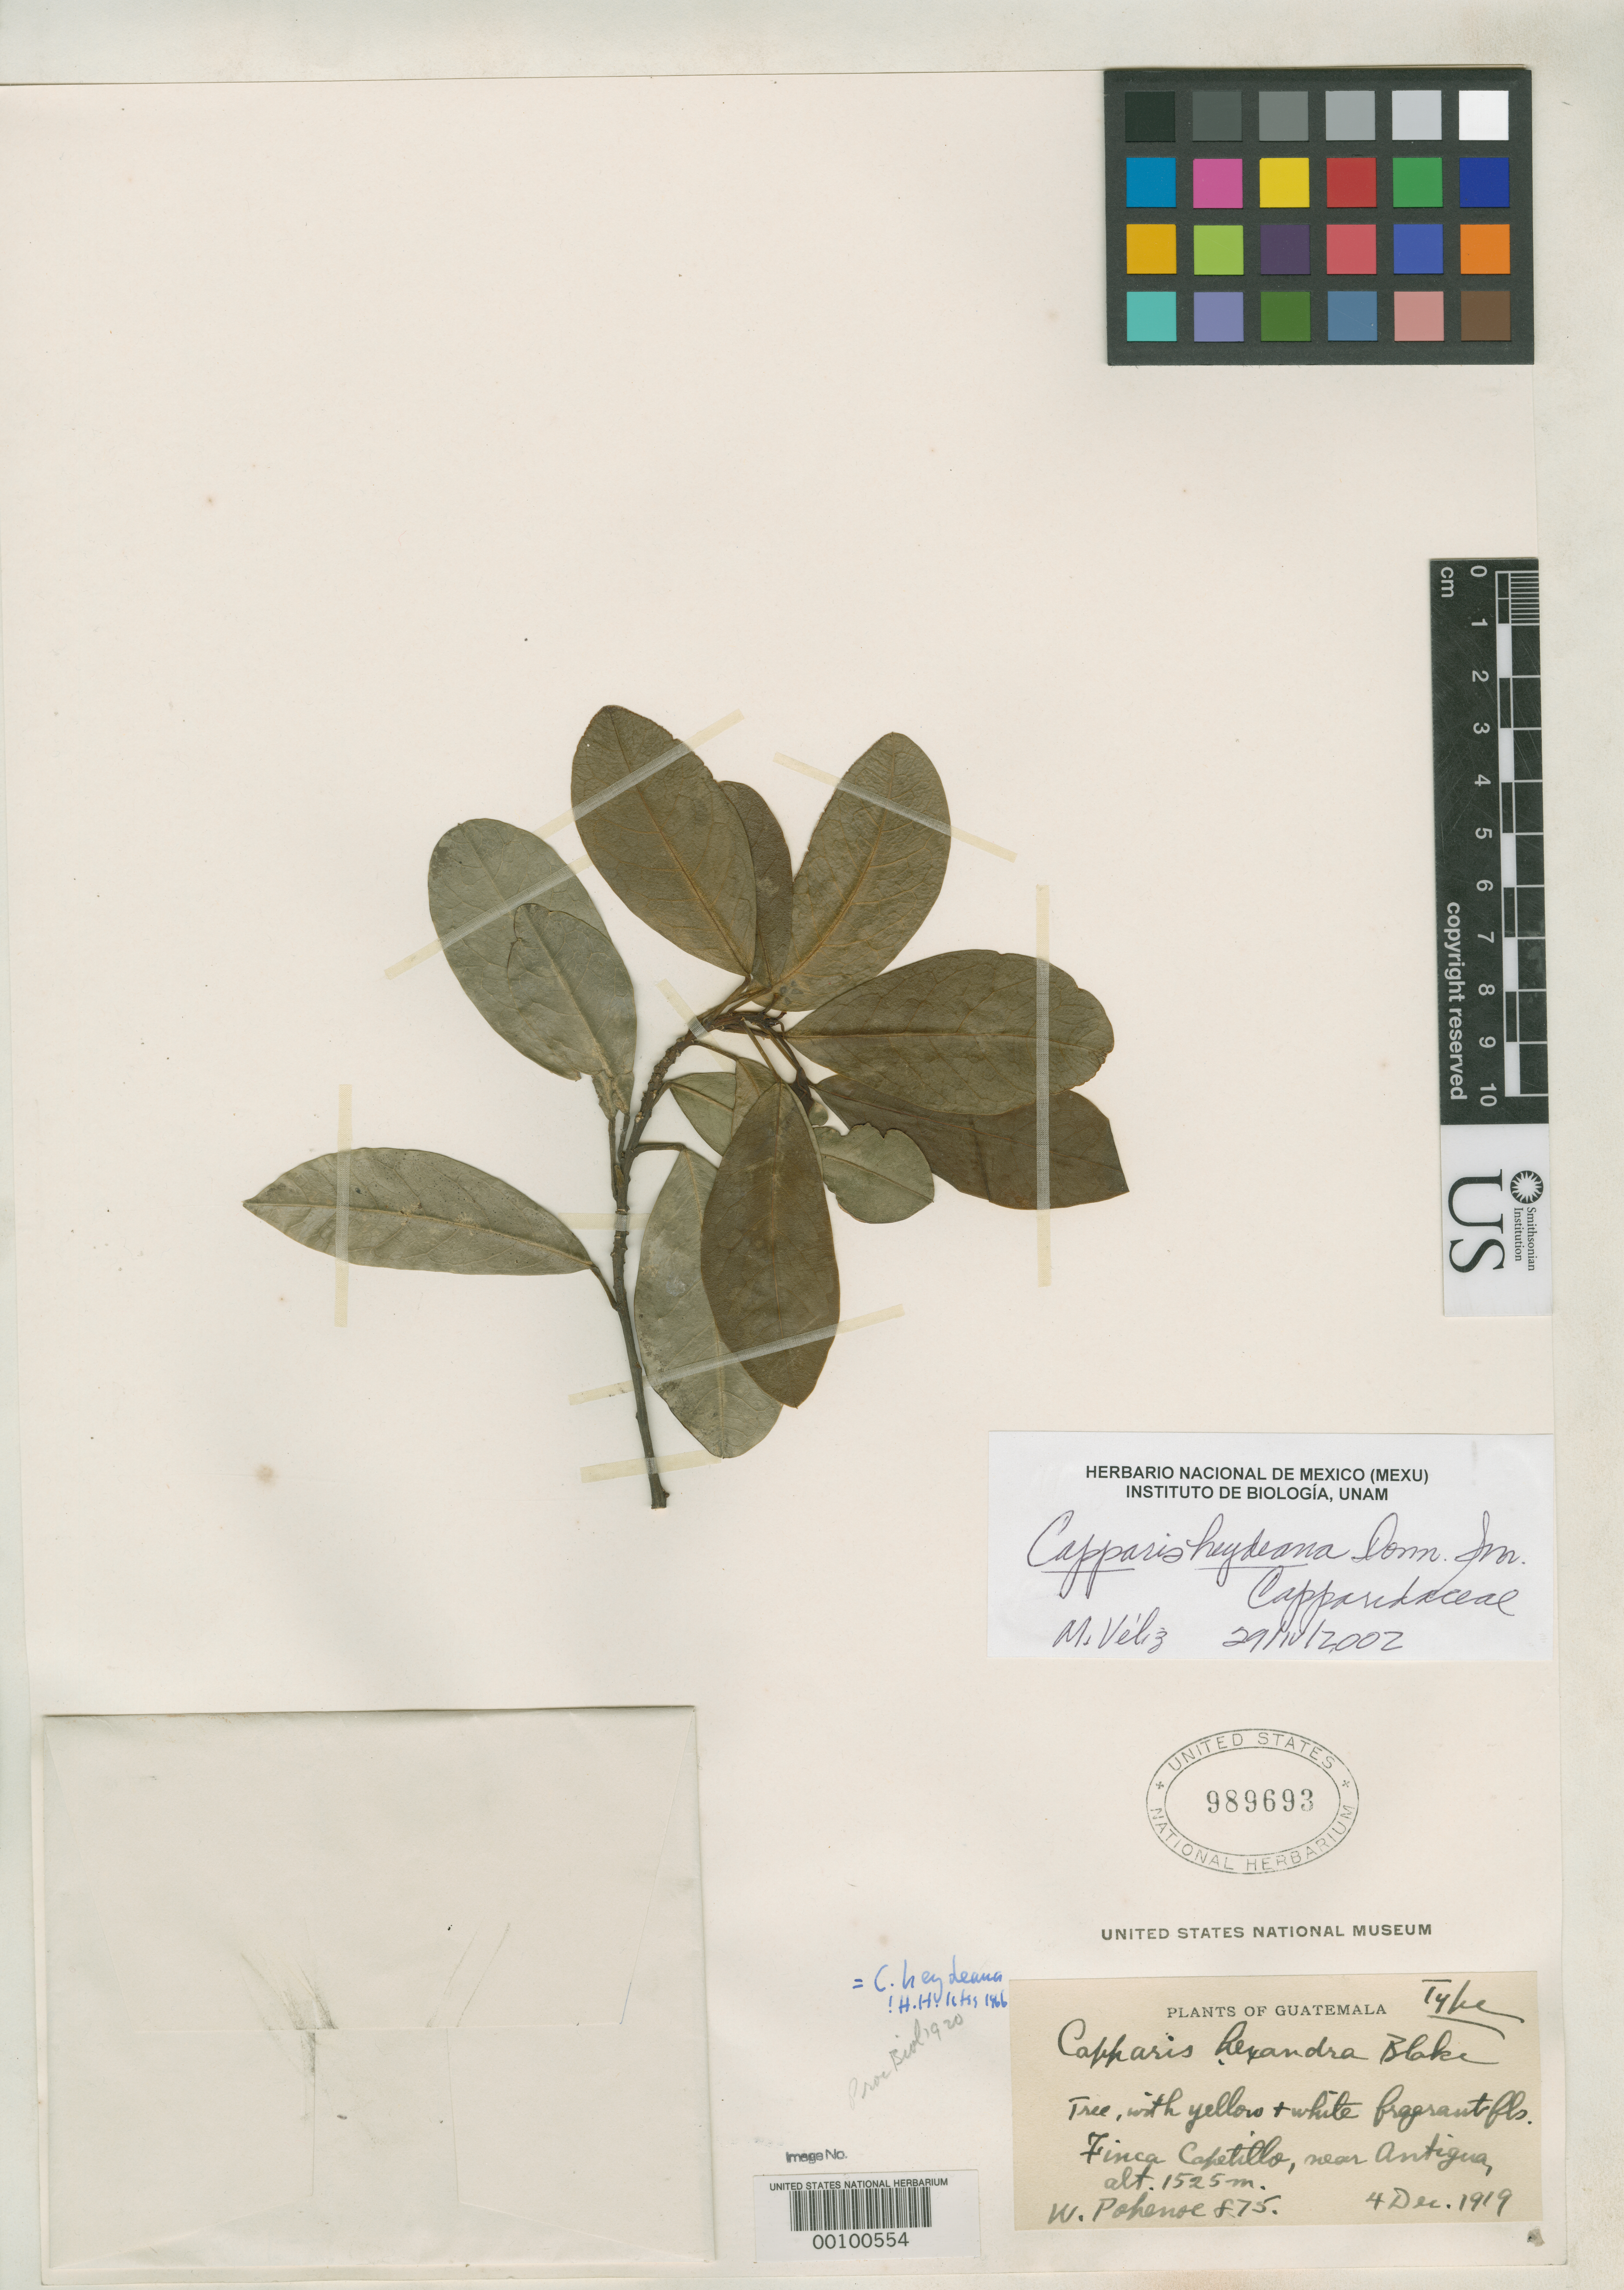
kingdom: Plantae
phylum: Tracheophyta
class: Magnoliopsida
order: Brassicales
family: Capparaceae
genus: Capparis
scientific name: Capparis hexandra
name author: S.F. Blake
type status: Holotype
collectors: W. Popenoe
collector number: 875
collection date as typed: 04 Dec 1919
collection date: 1919-12-04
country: Guatemala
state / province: Sacatepéquez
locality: Finca Capetillo, near Antigua.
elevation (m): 1525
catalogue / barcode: US 989693